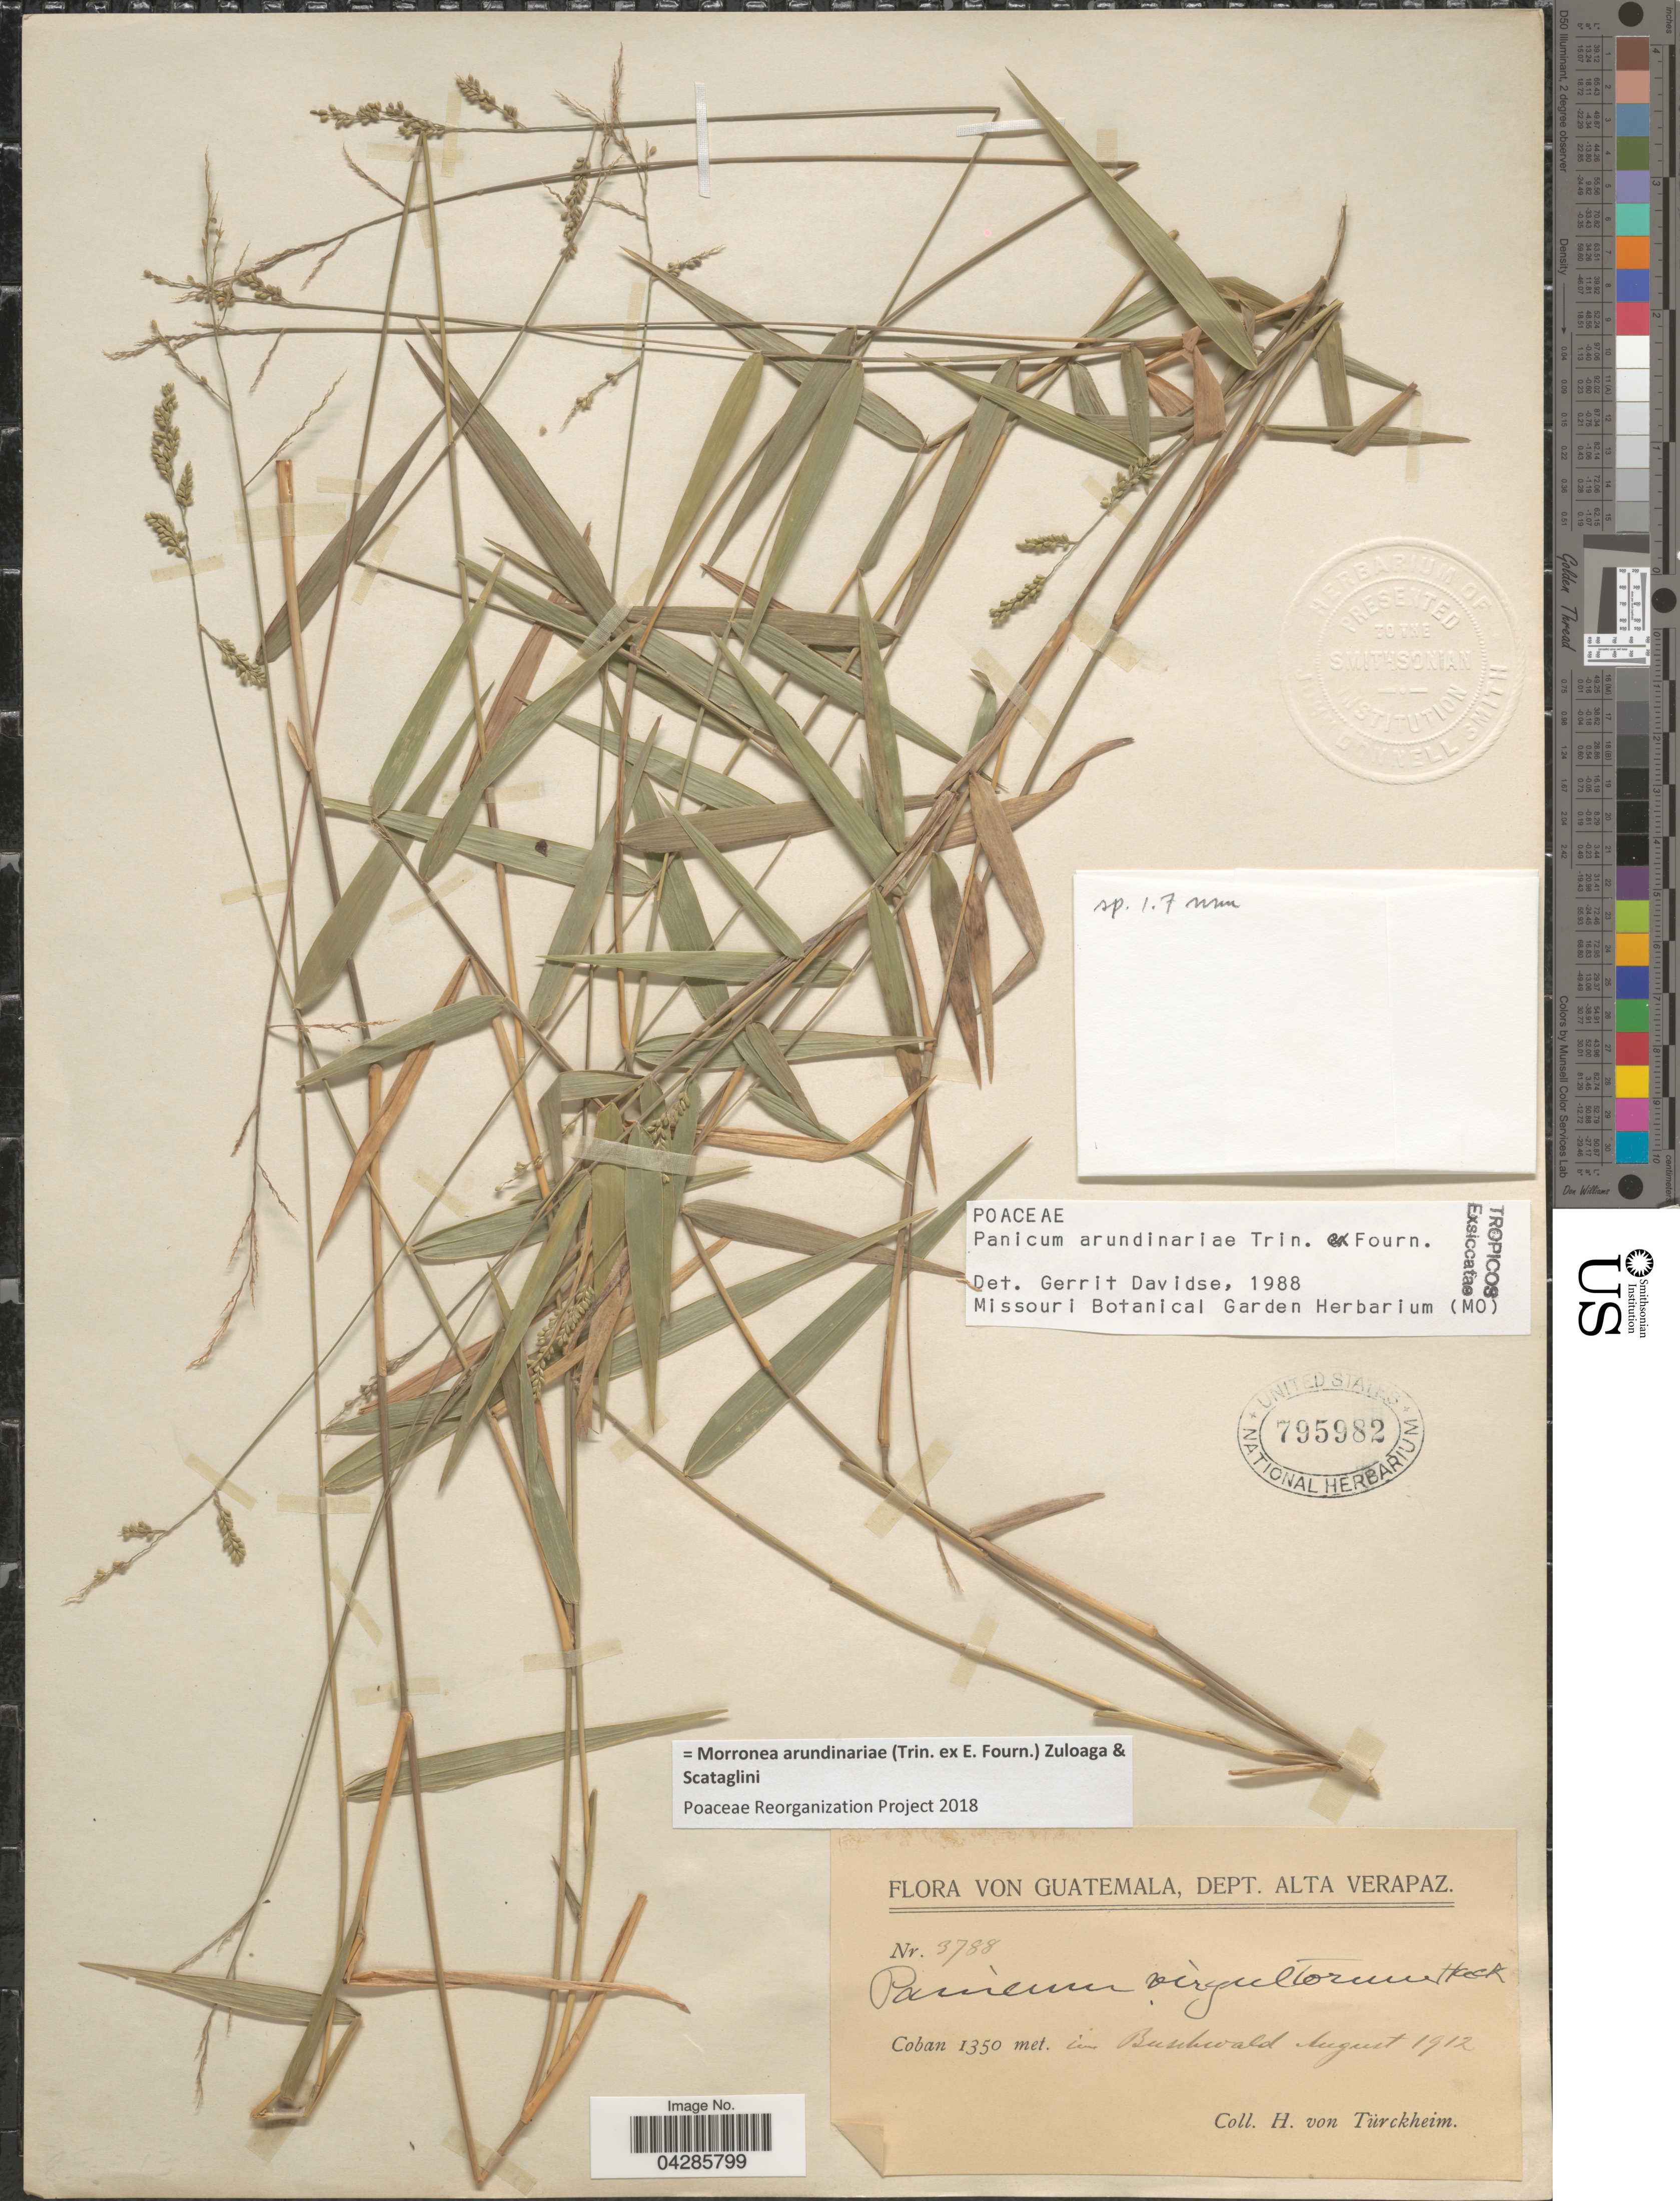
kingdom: Plantae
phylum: Tracheophyta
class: Liliopsida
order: Poales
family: Poaceae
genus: Morronea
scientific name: Morronea arundinariae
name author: (Trin. ex E. Fourn.) Zuloaga & Scataglini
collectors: H. von Türckheim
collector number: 3788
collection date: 1912-08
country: Guatemala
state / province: Alta Verapaz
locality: Dept. Alta Verapaz. In Buschwald. Coban.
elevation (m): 1350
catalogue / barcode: US 795982